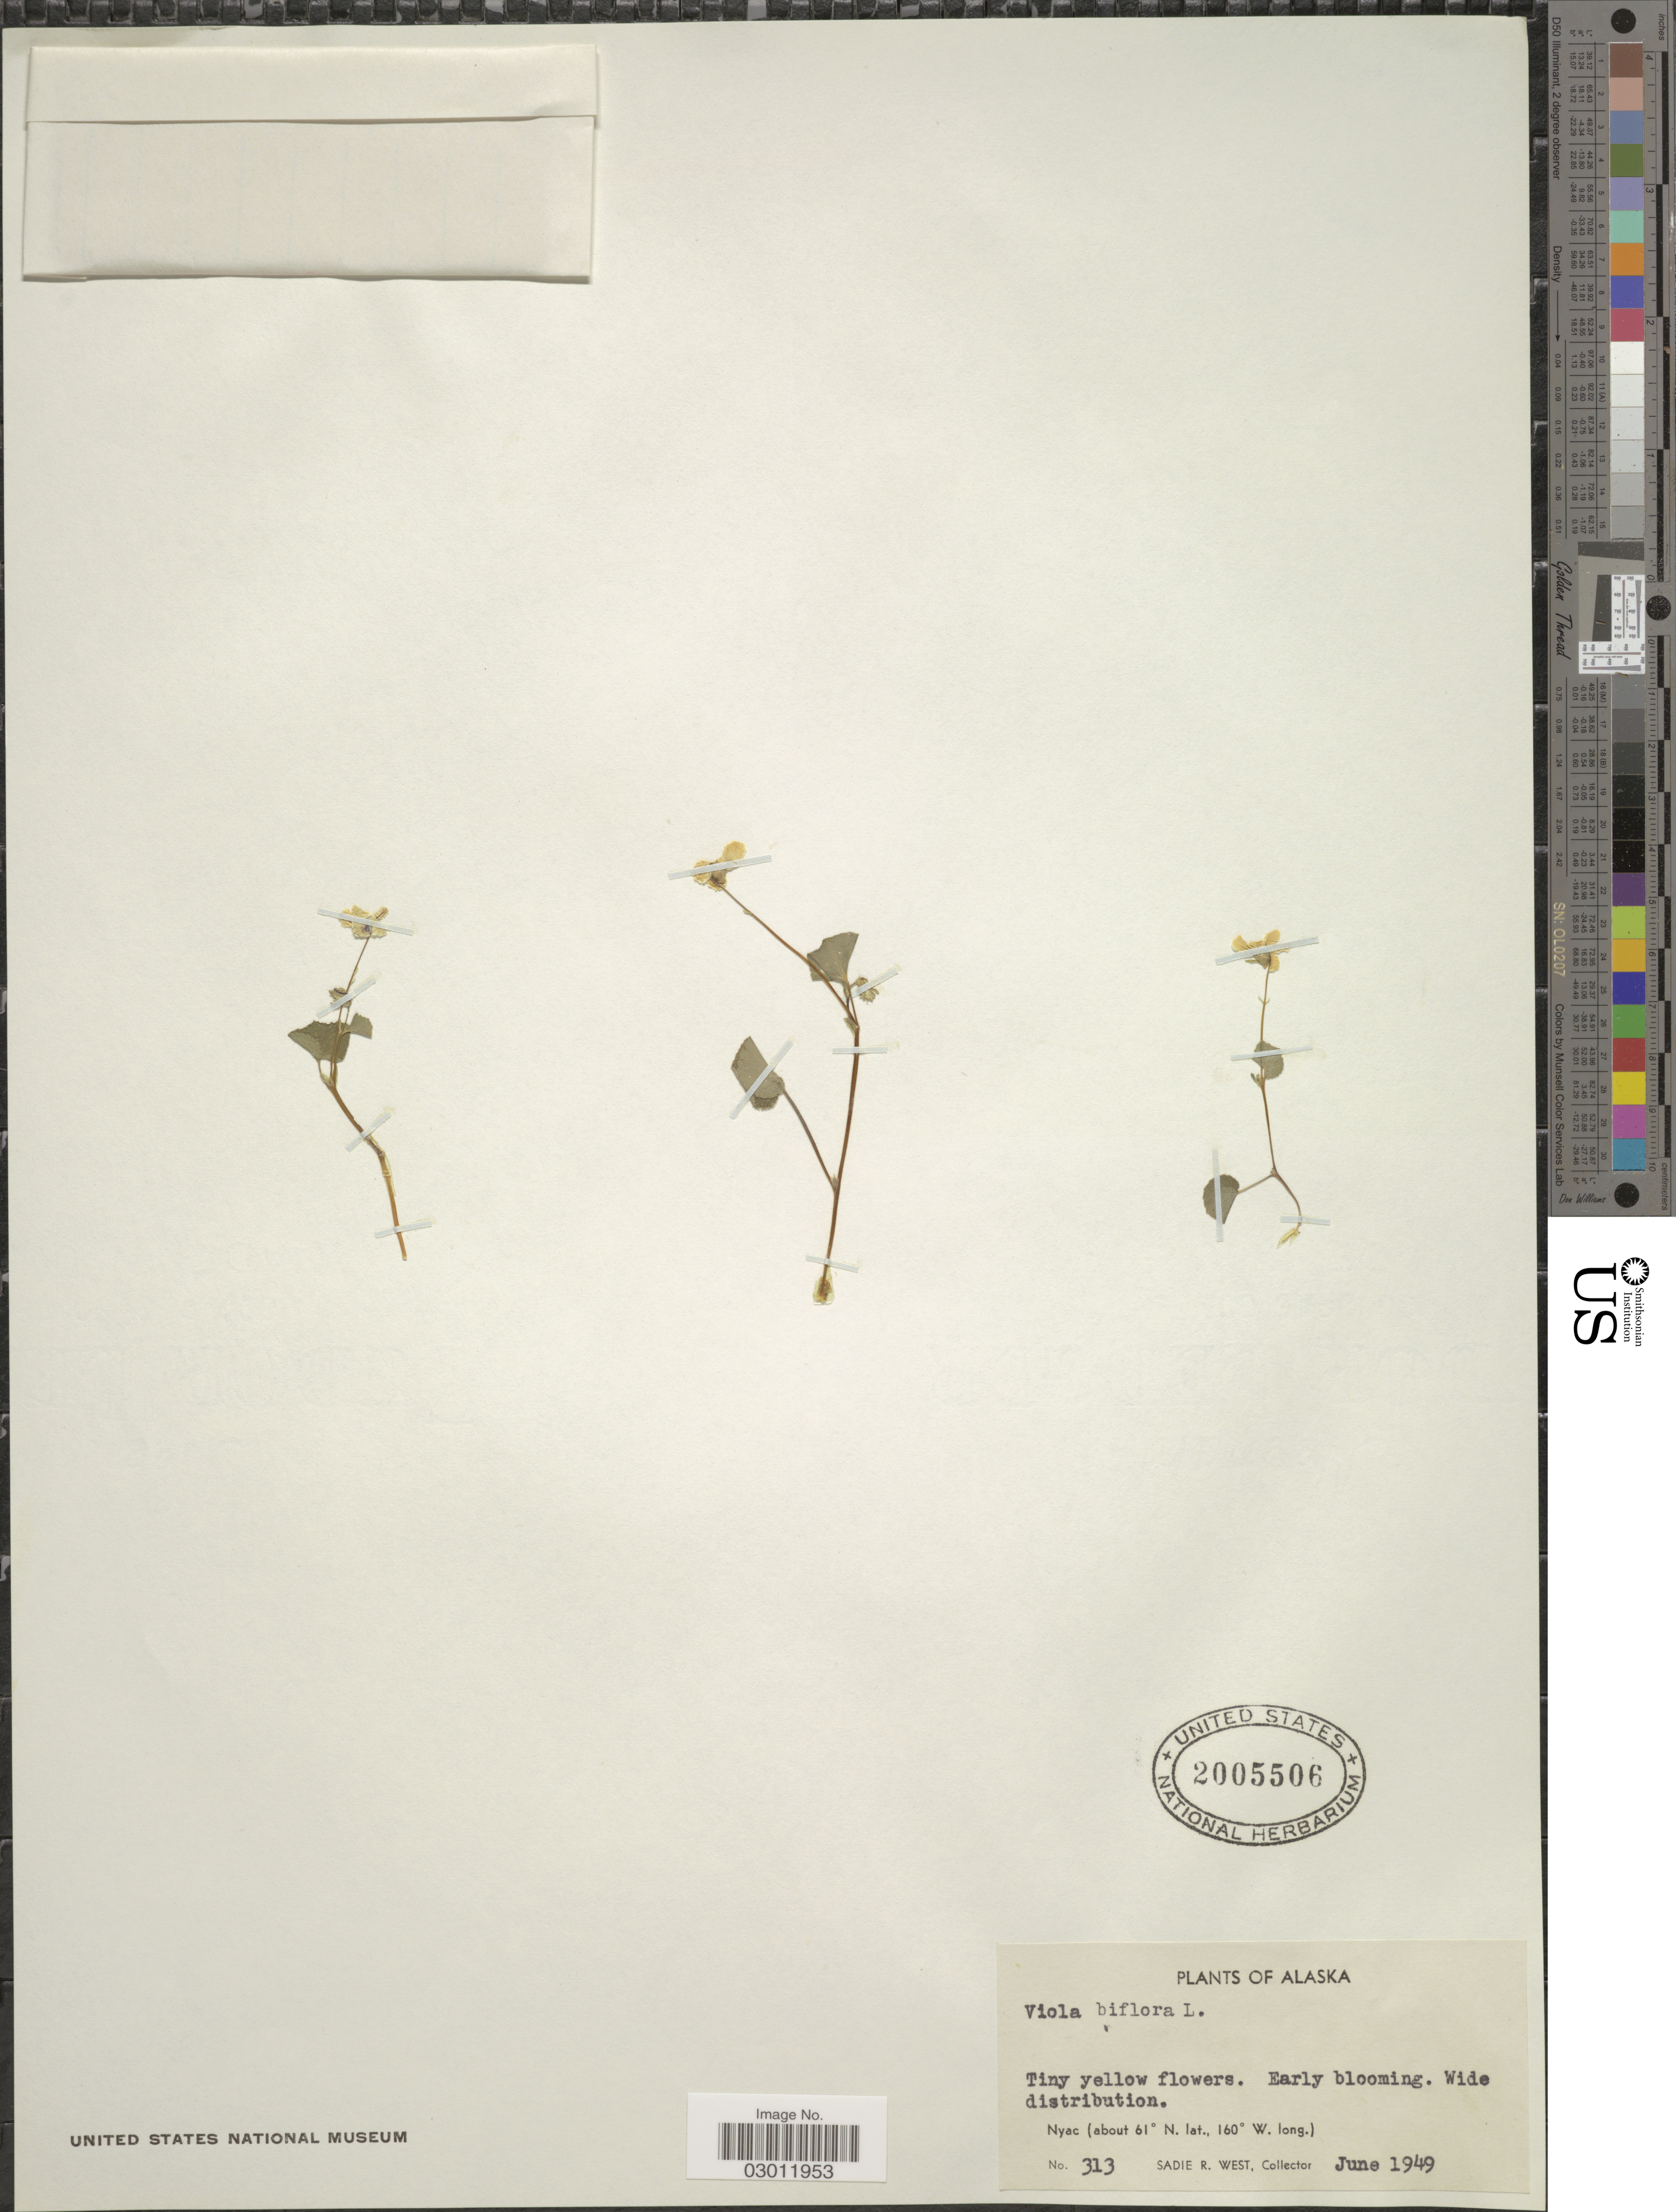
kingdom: Plantae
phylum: Tracheophyta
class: Magnoliopsida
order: Malpighiales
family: Violaceae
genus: Viola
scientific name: Viola biflora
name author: L.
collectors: S. R. West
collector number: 313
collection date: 1949-06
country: United States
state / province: Alaska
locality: Nyac.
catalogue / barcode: US 2005506